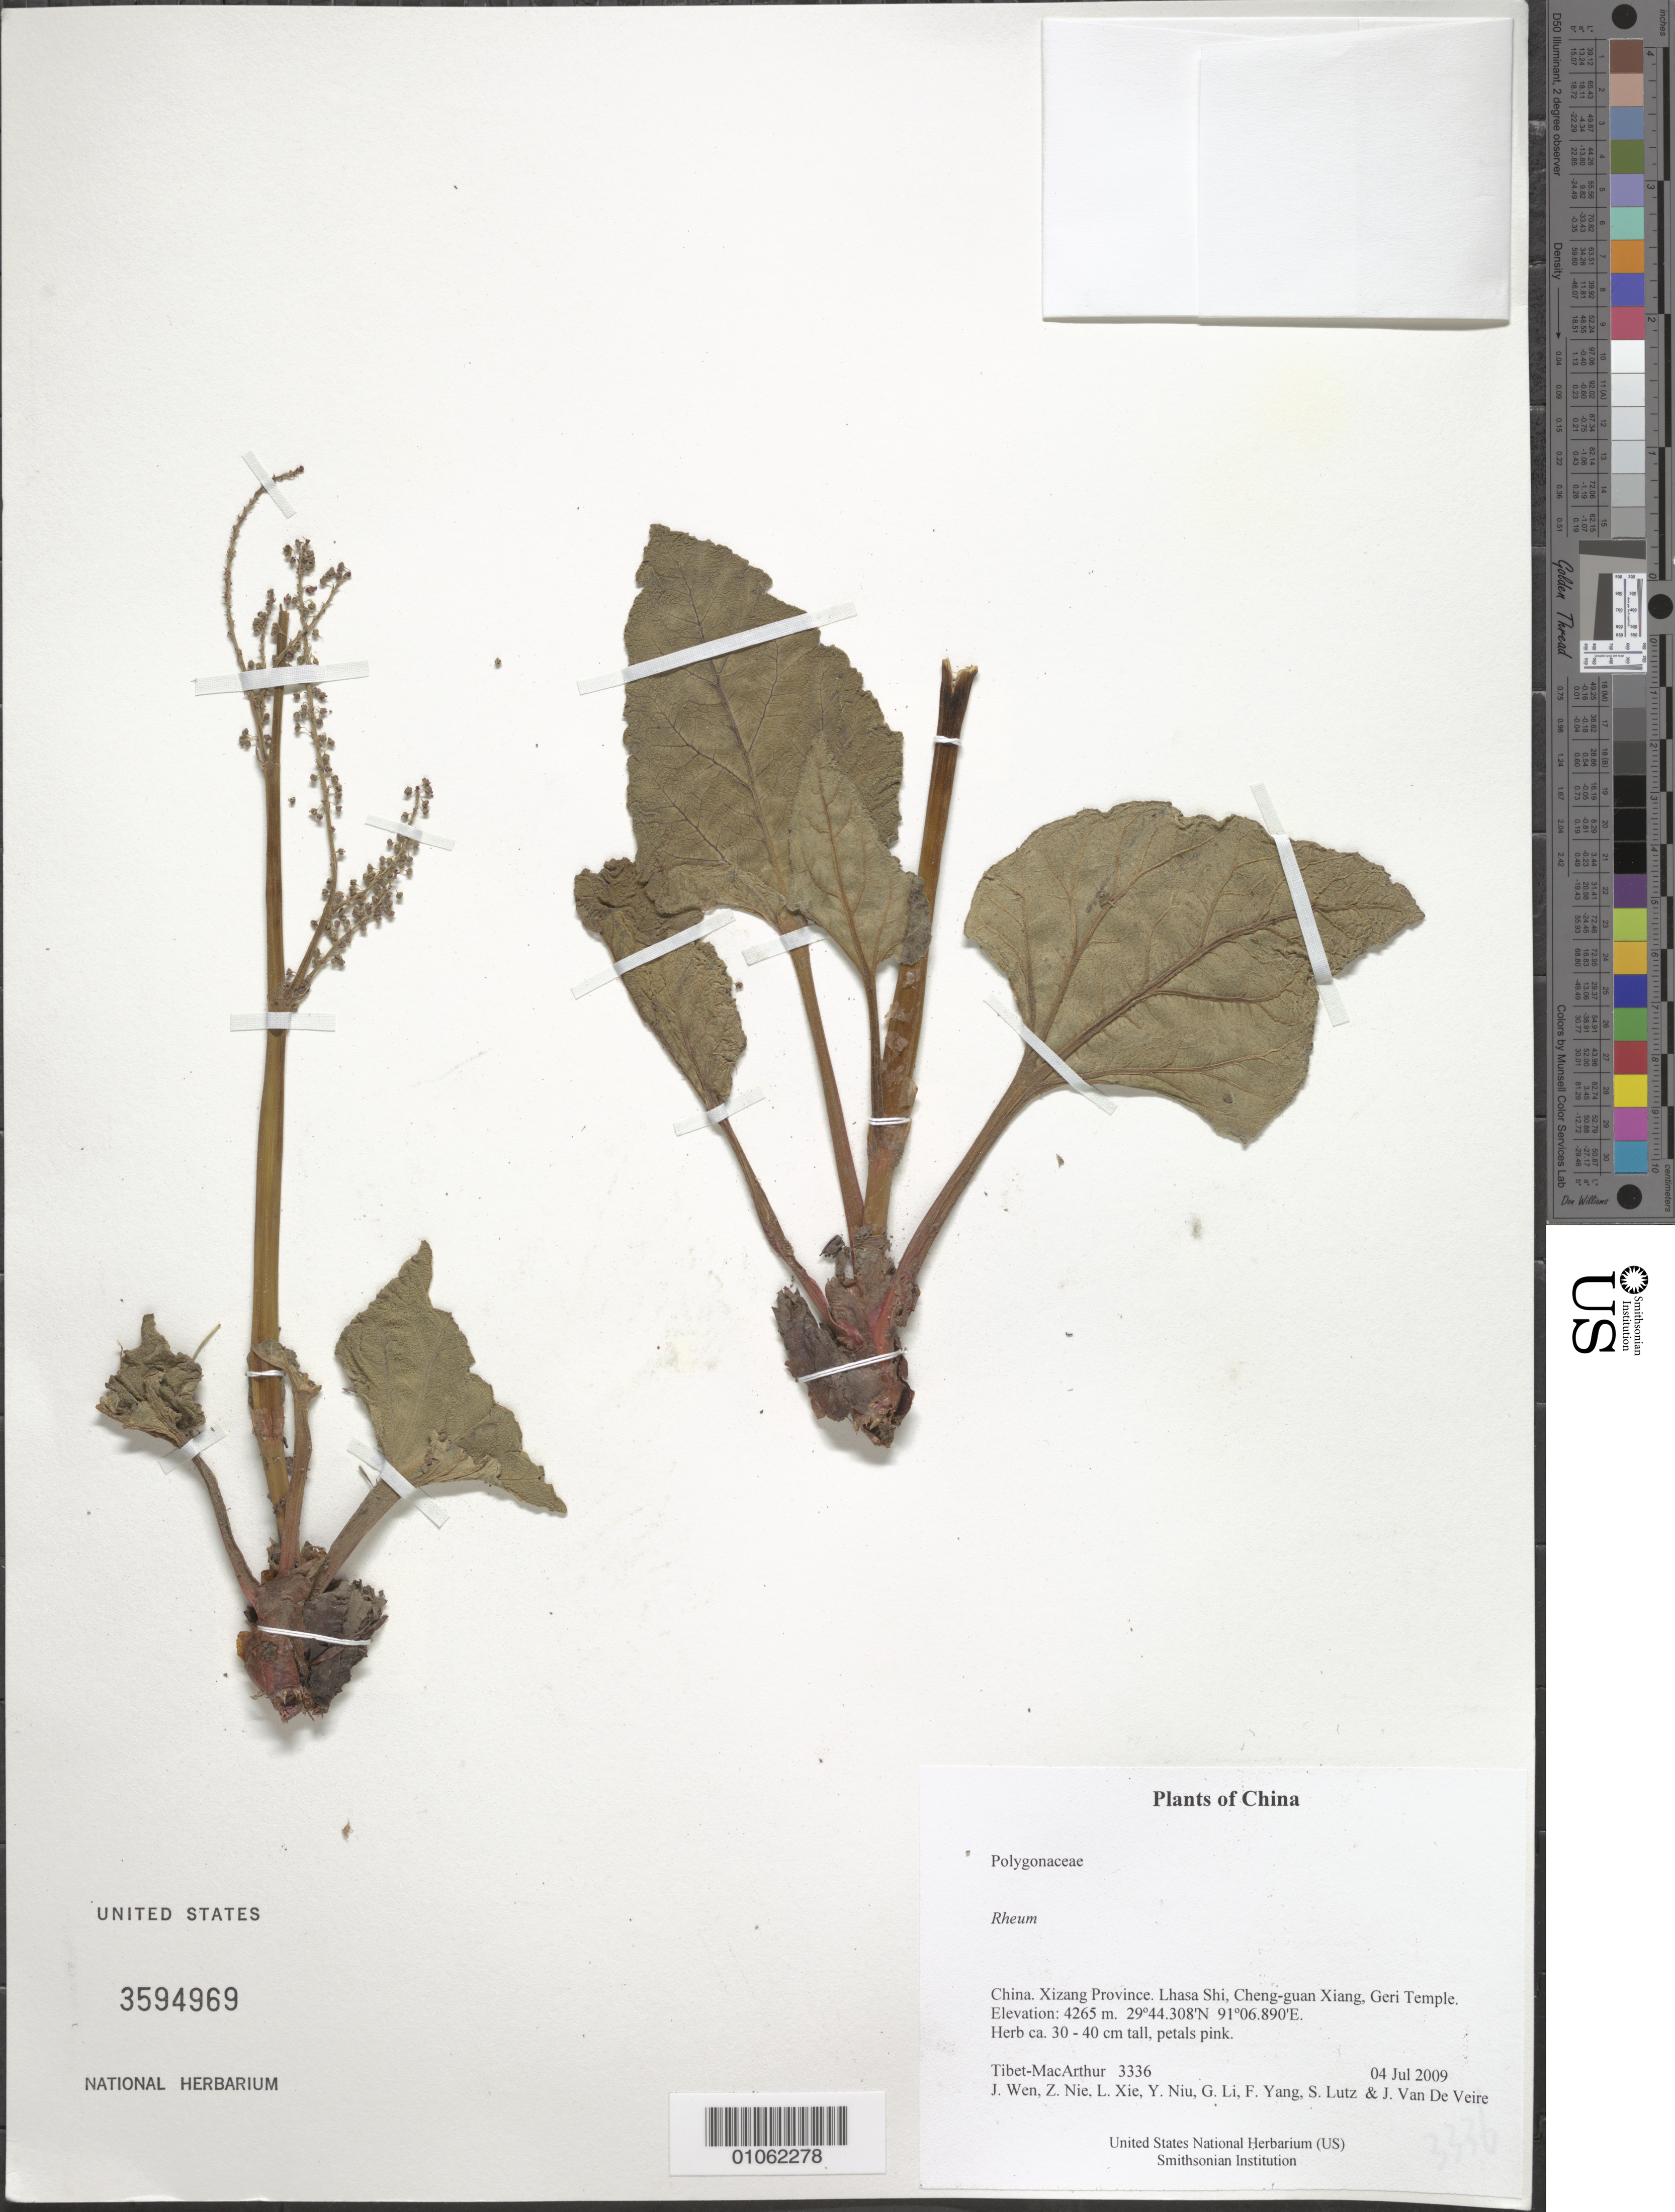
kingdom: Plantae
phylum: Tracheophyta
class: Magnoliopsida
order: Caryophyllales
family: Polygonaceae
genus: Rheum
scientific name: Rheum sp.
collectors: Tibet-MacArthur, J. Wen, Z. Nie, L. Xie, Y. Niu, G. Li, F. Yang, S. Lutz & J. Van De Veire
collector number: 3336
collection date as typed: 04 Jul 2009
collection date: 2009-07-04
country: China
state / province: Xizang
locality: Lhasa Shi, Cheng-guan Xiang, Geri Temple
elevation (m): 4265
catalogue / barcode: US 3594969